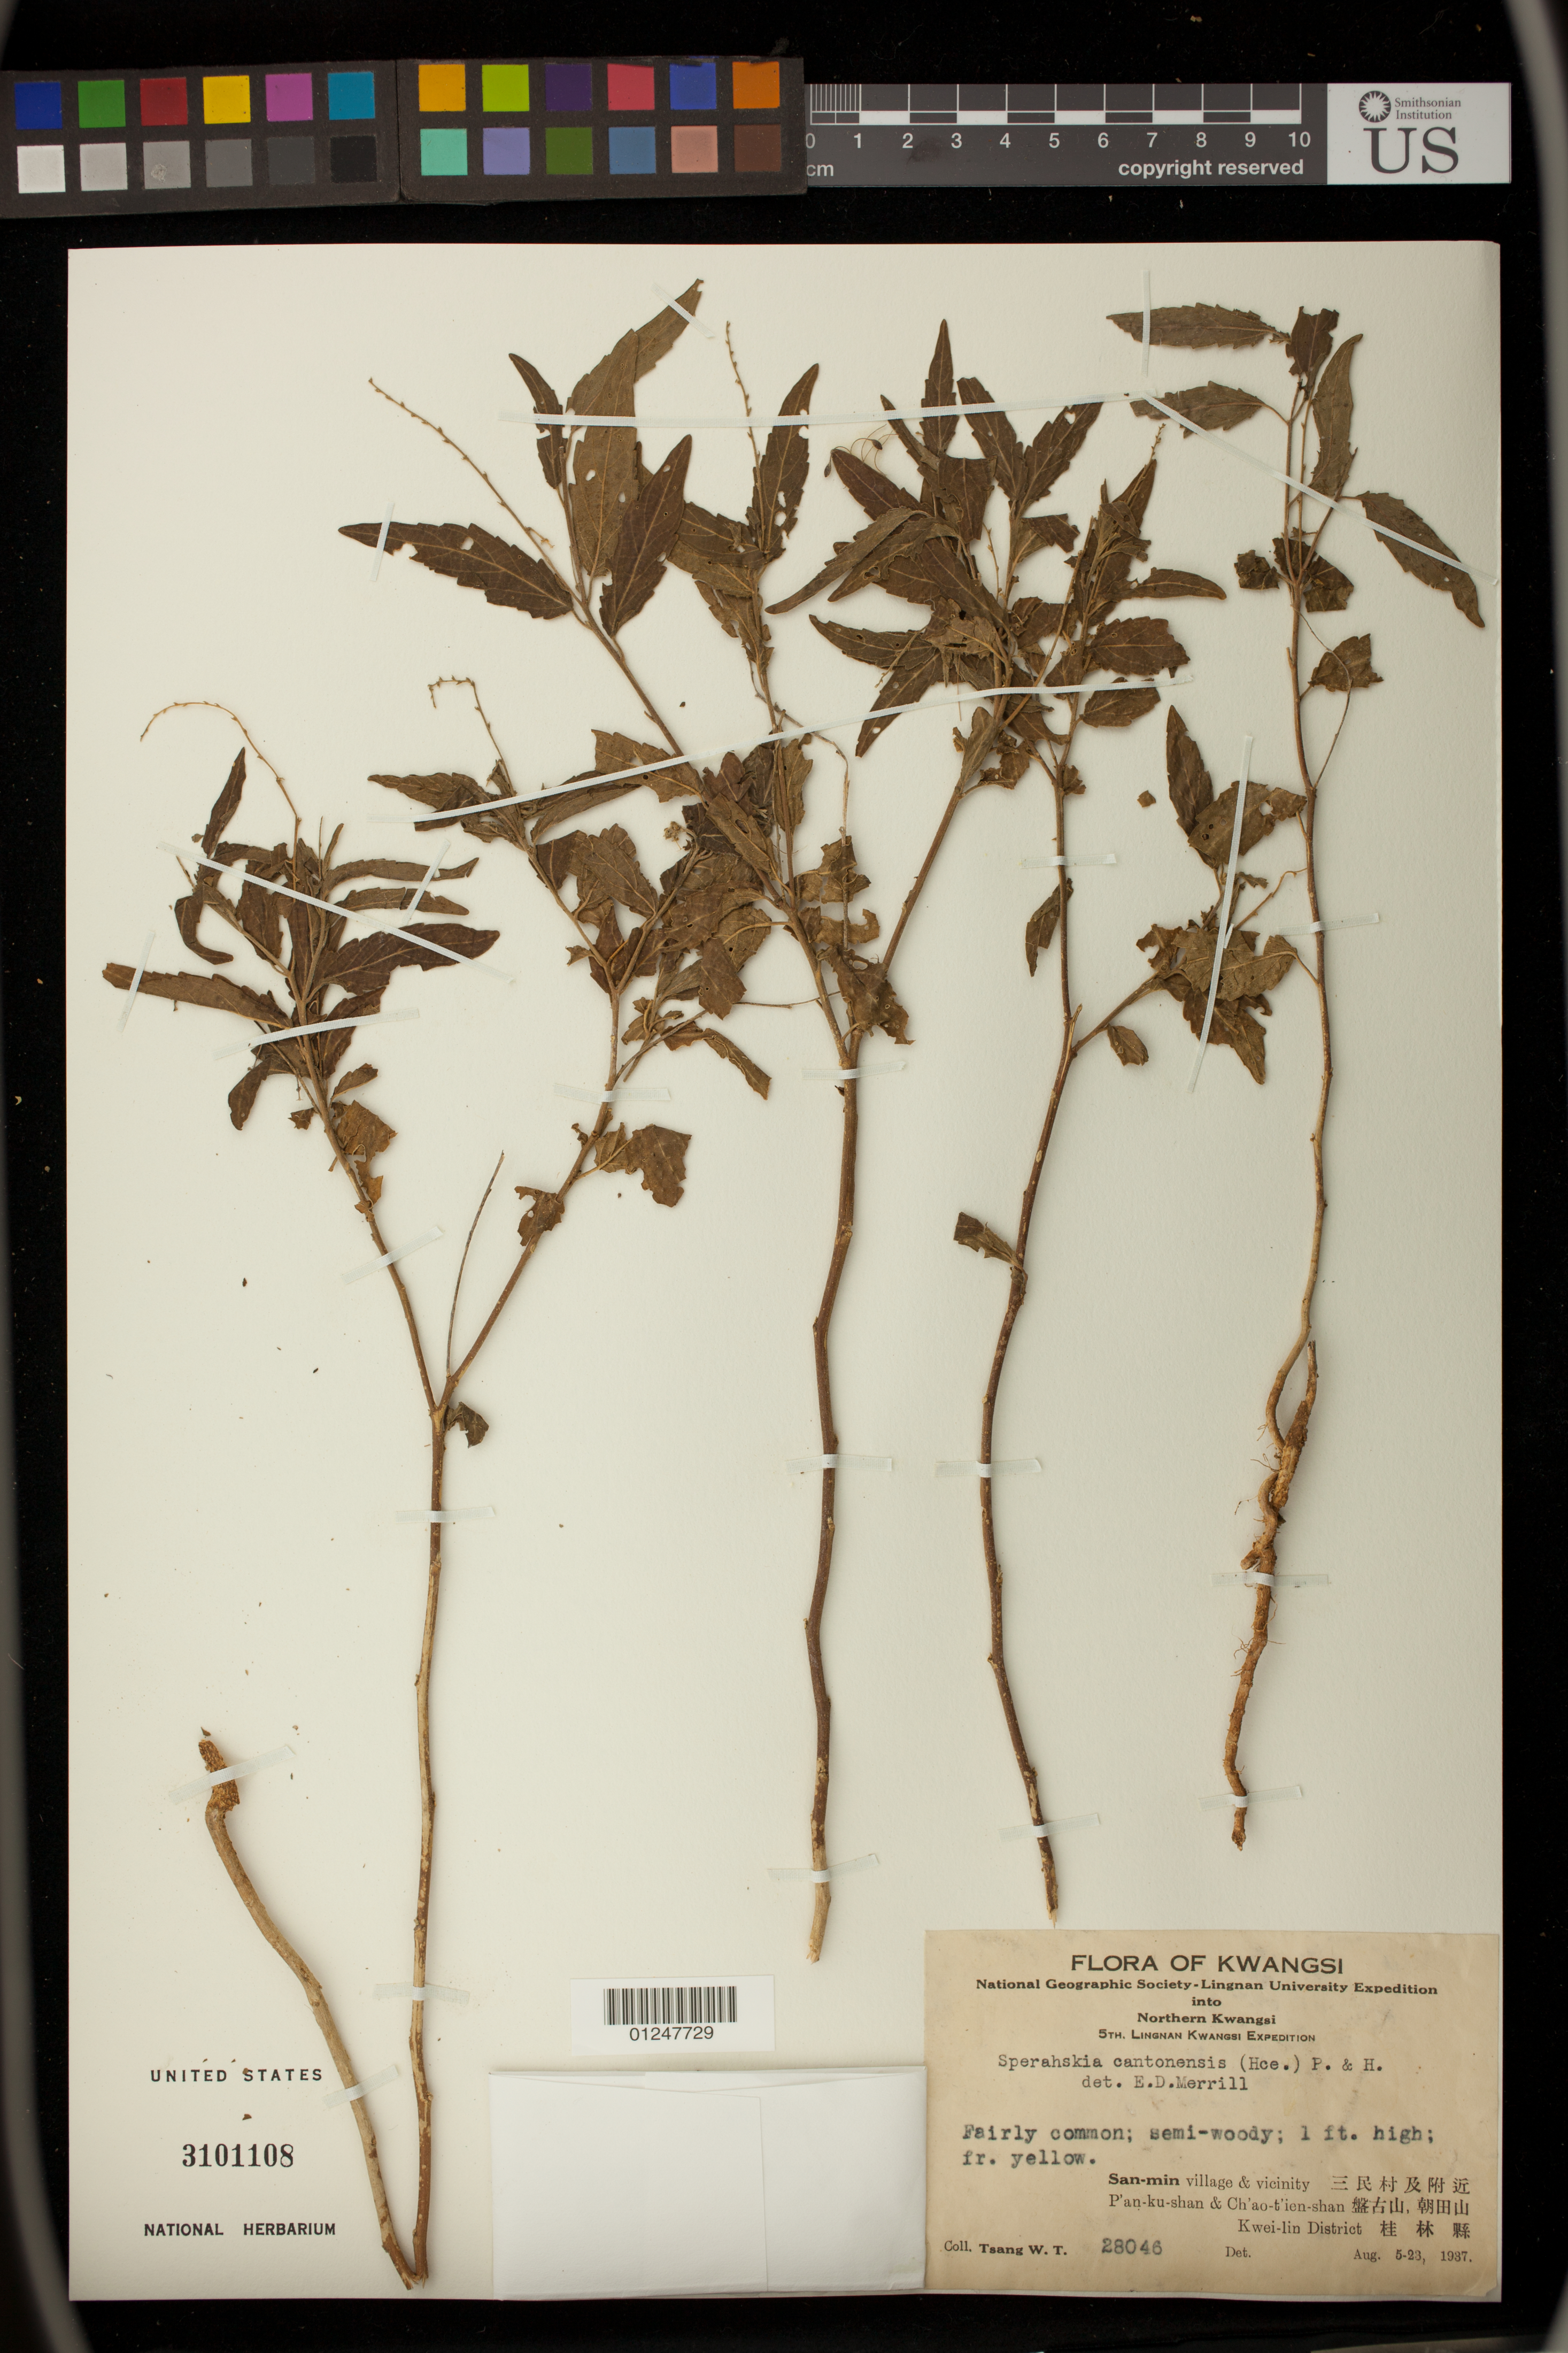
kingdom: Plantae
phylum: Tracheophyta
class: Magnoliopsida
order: Malpighiales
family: Euphorbiaceae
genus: Speranskia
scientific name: Speranskia cantonensis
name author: (Hance) Pax & K. Hoffm.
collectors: W. T. Tsang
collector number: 28046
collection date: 1937-08-05/1937-08-23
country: China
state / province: Fujian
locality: San-min Village & vicinity. P'an-ku-shan & Ch'ao-t'ien-shan. Kwei-lin District.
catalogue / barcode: US 3101108